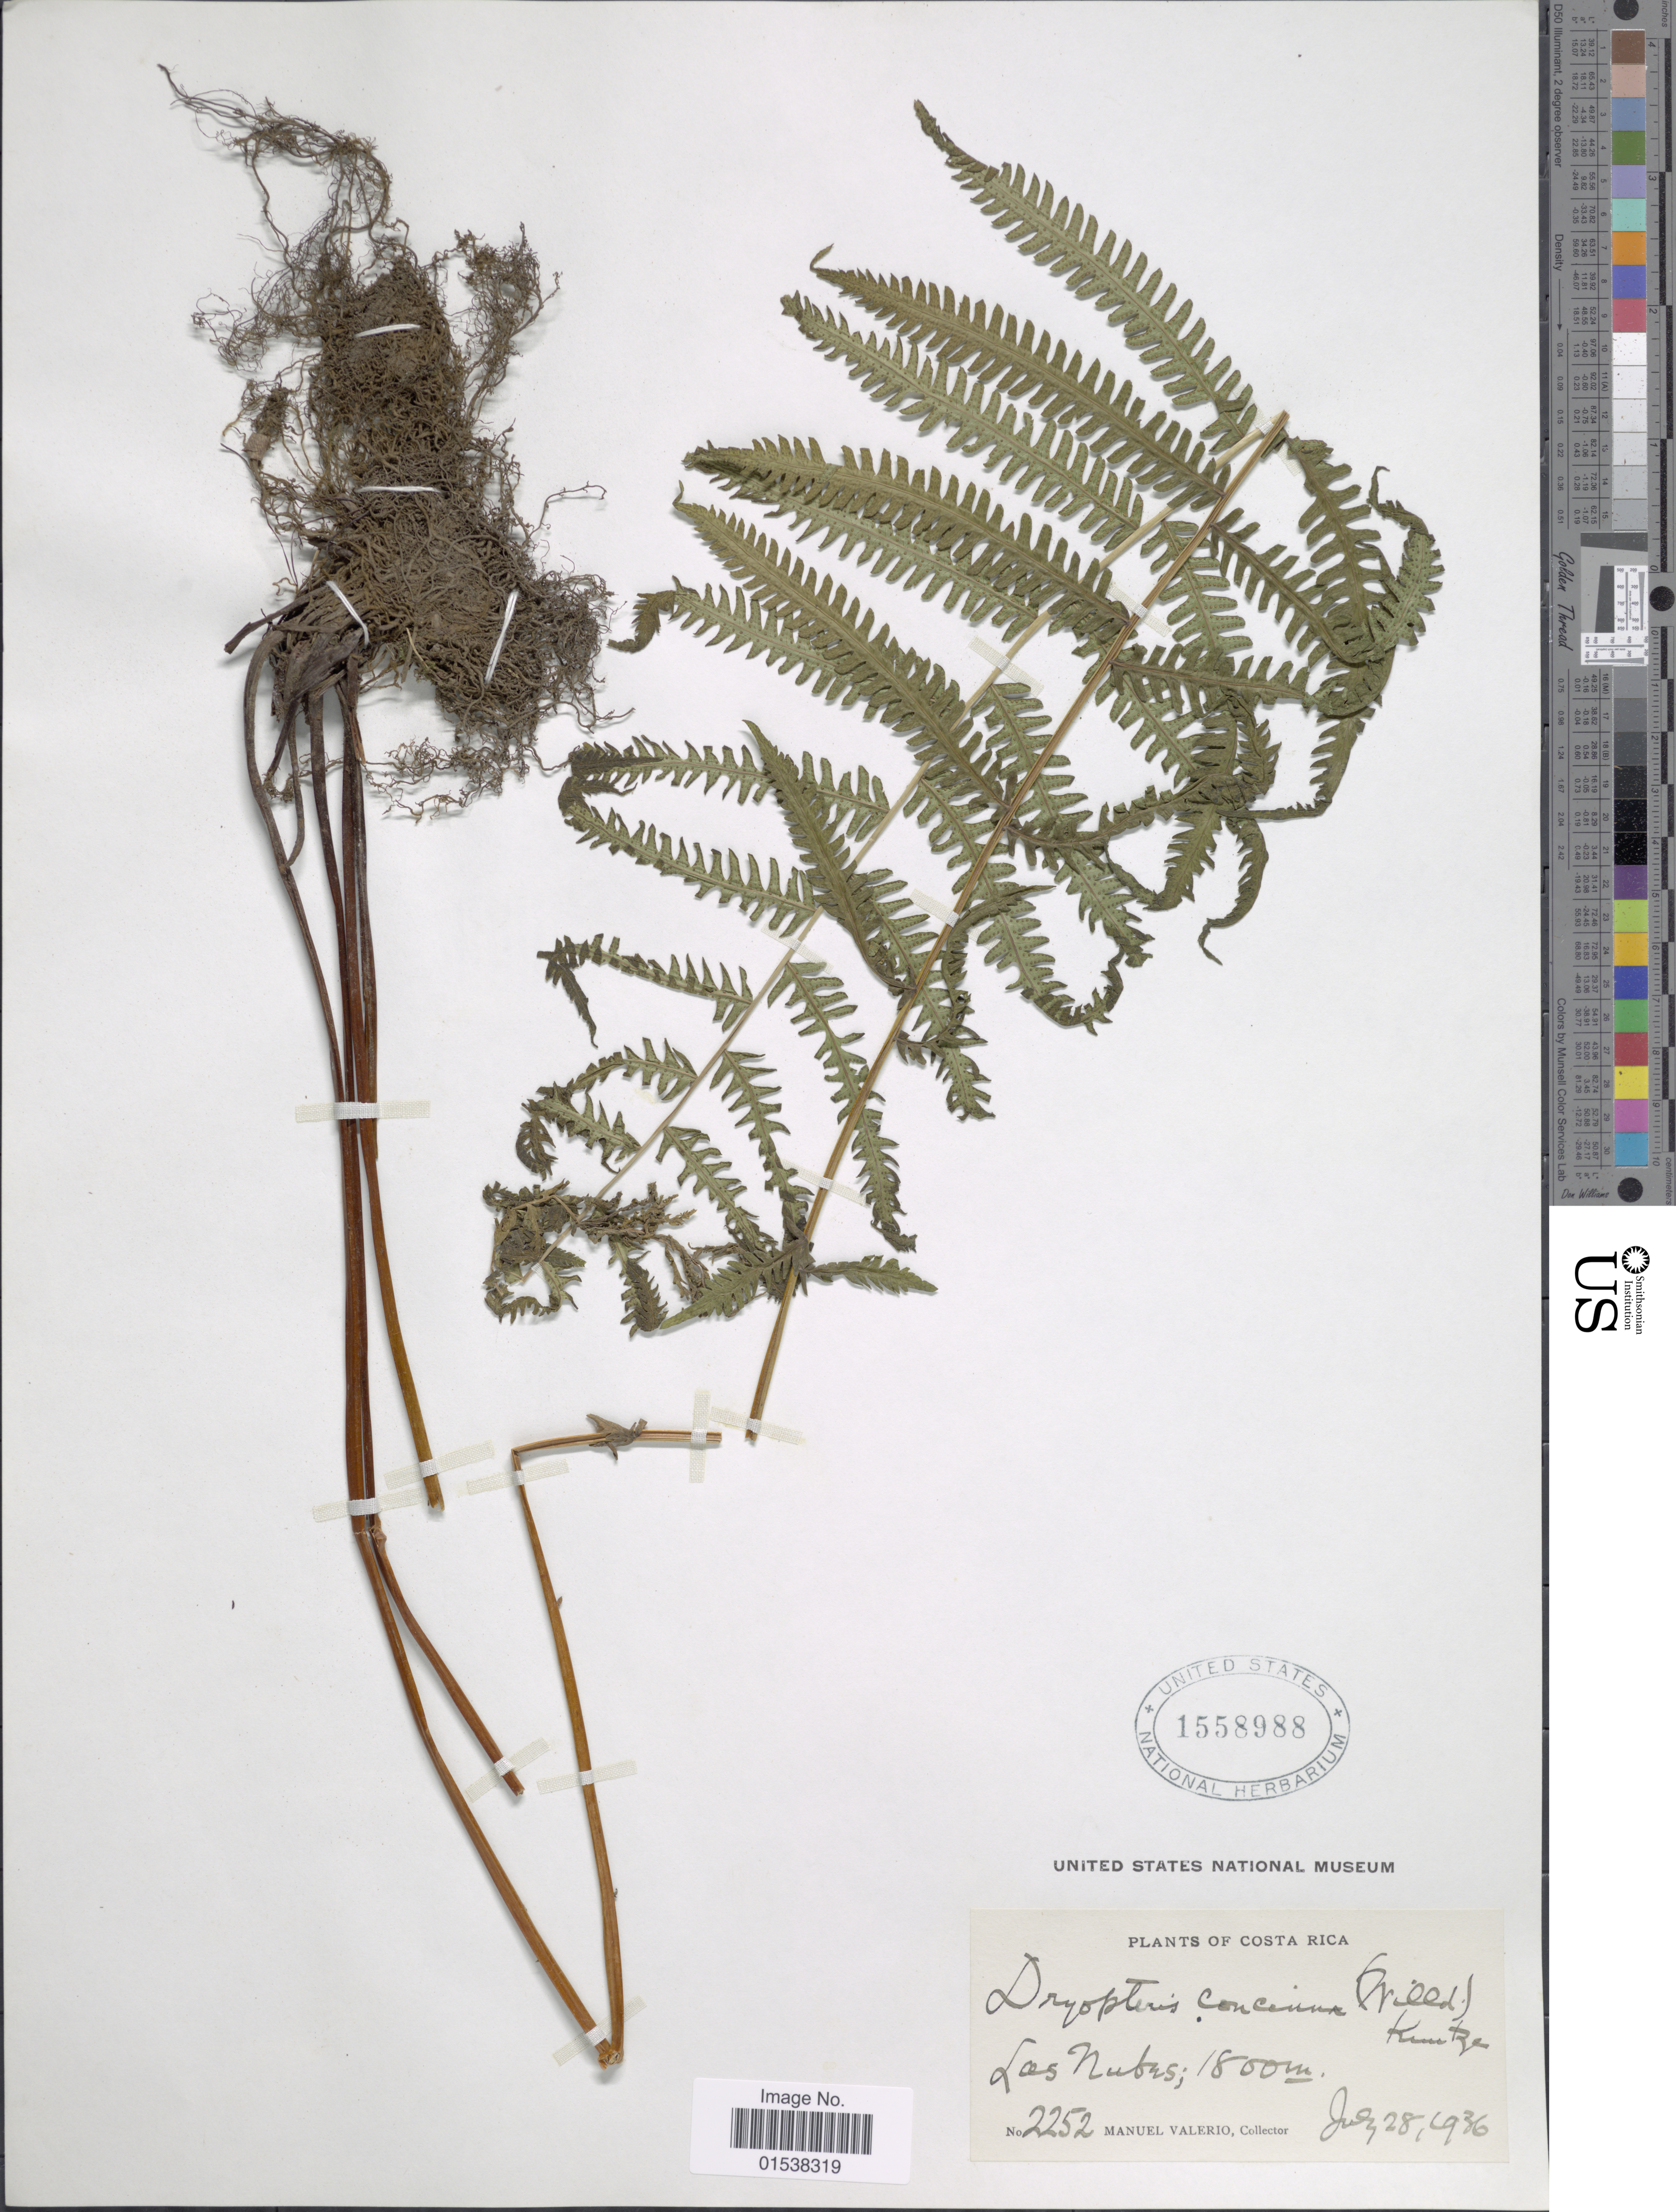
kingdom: Plantae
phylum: Tracheophyta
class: Polypodiopsida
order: Polypodiales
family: Thelypteridaceae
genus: Amauropelta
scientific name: Amauropelta concinna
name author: (Willd.) Pic. Serm.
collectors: M. Valerio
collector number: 2252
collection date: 1936-07-28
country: Costa Rica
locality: Las Nubes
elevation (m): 1800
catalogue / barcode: US 1558988